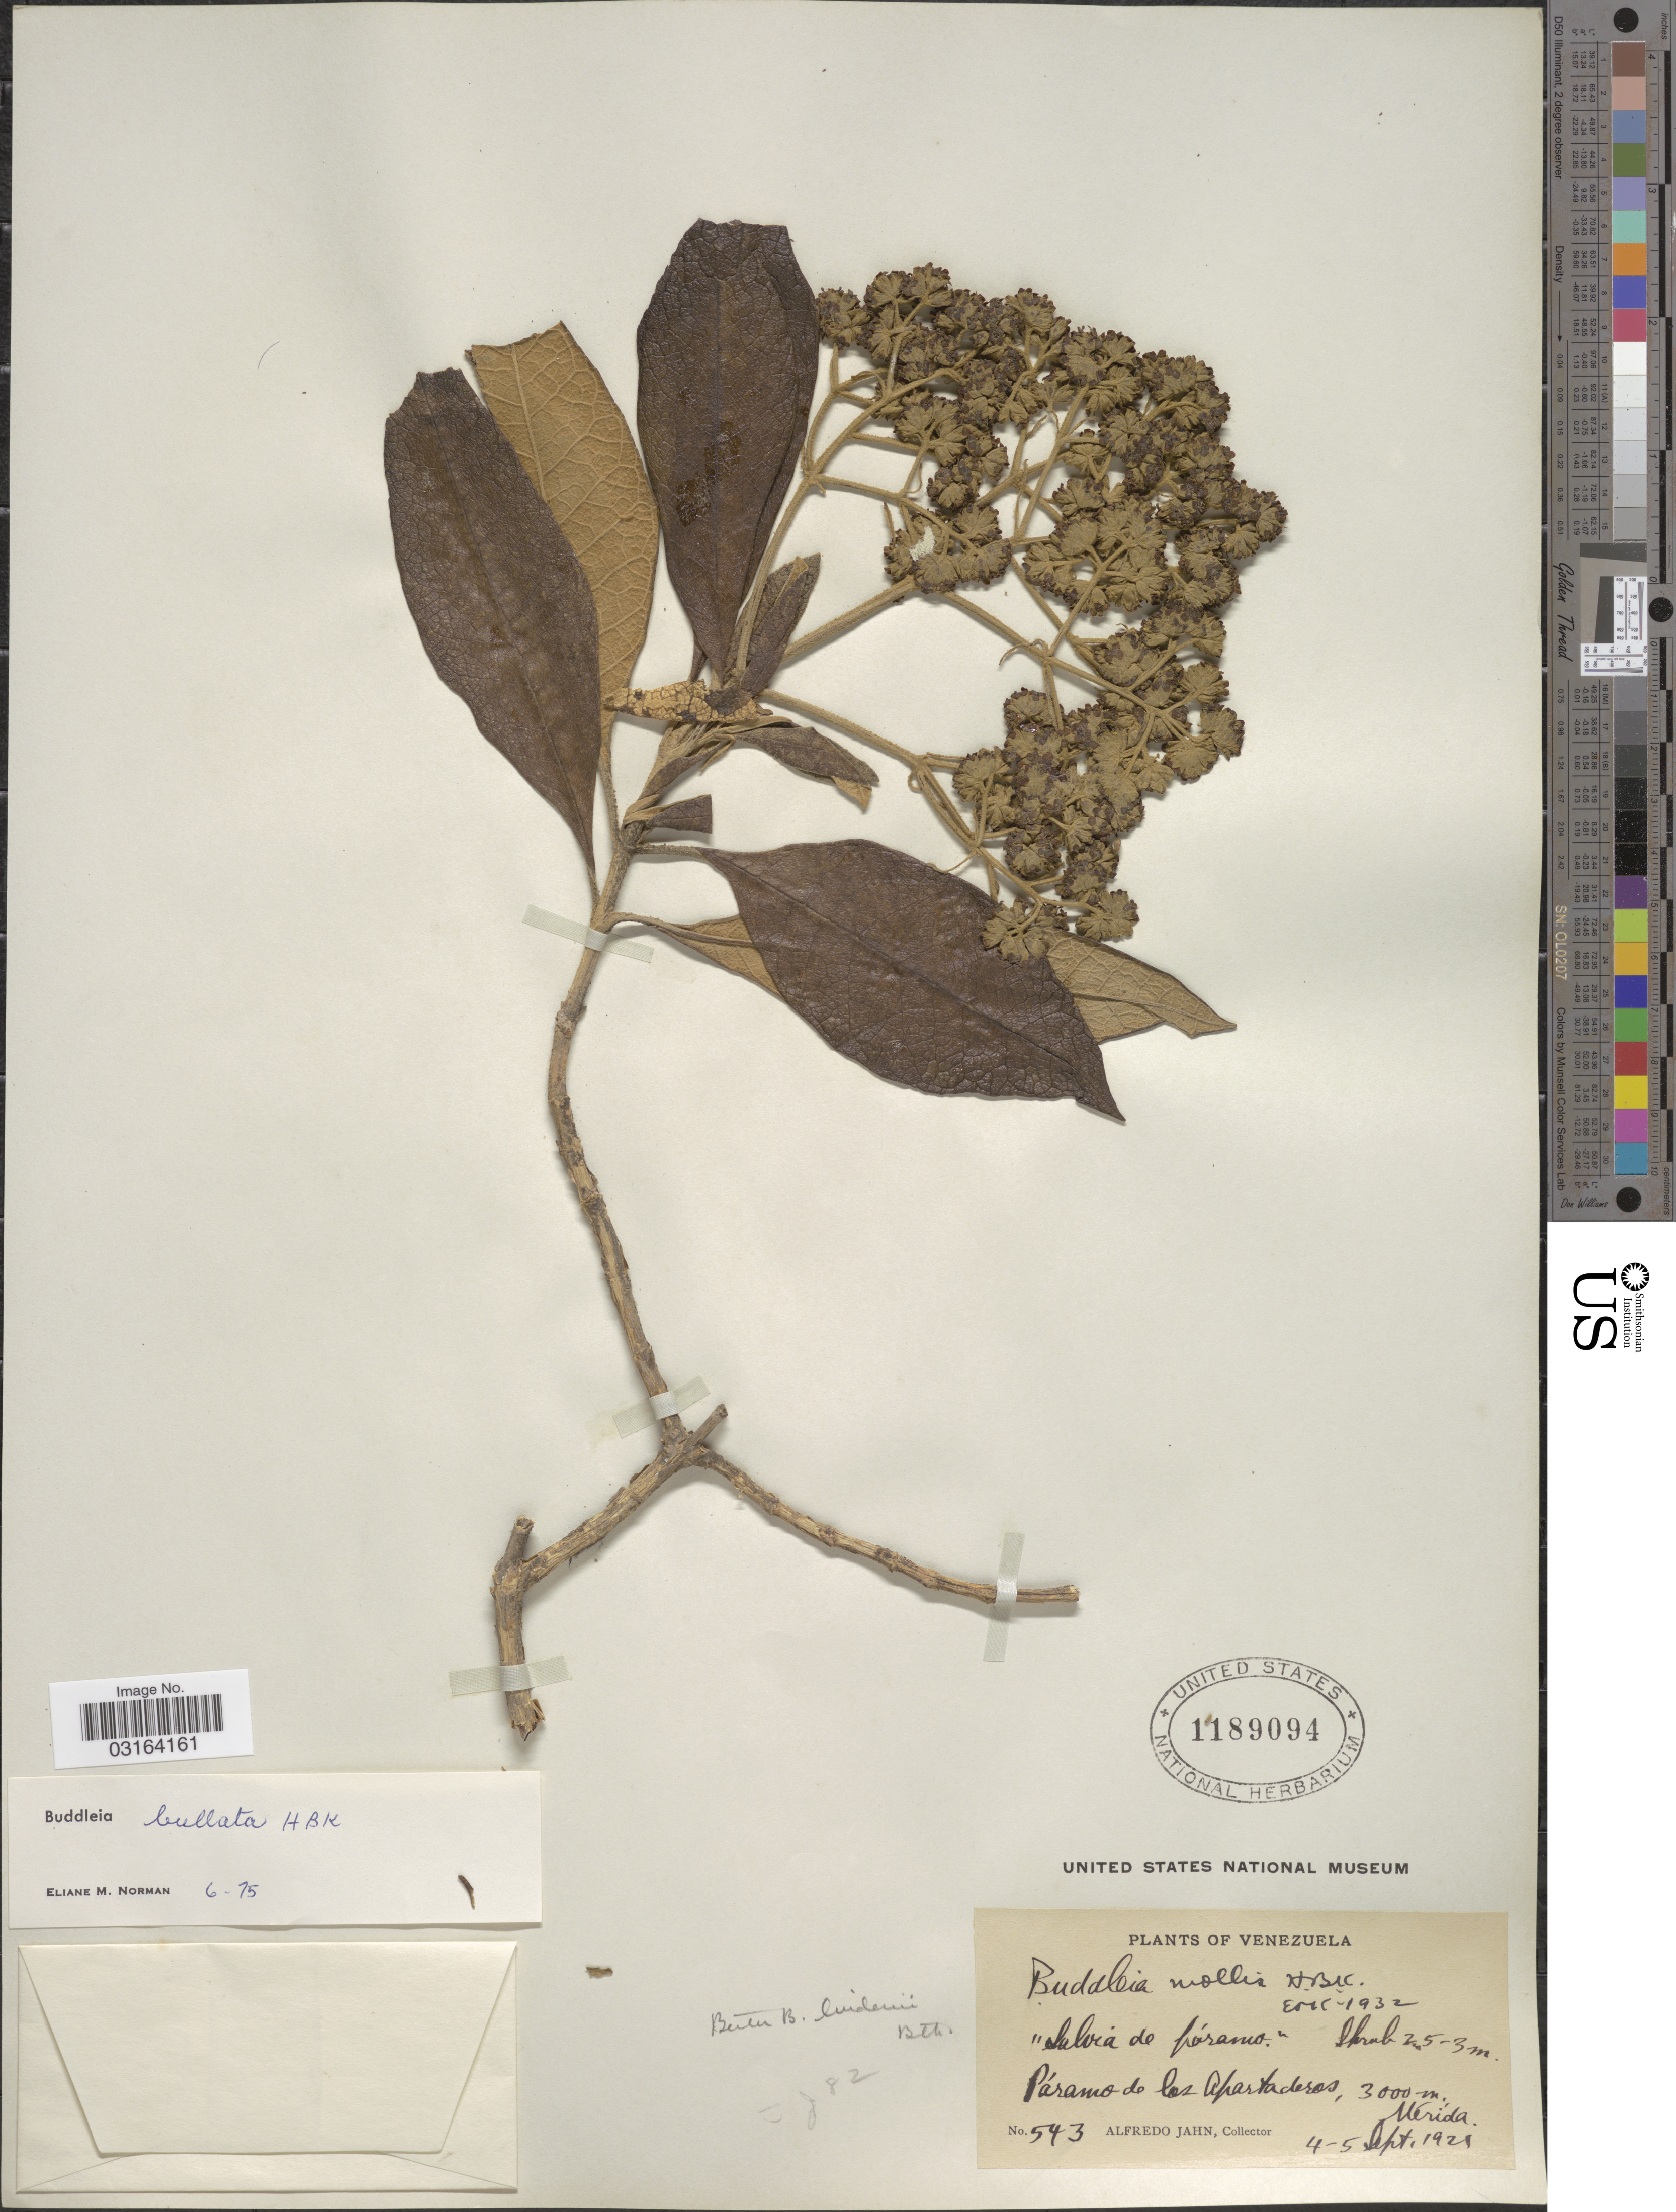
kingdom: Plantae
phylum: Tracheophyta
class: Magnoliopsida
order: Lamiales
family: Scrophulariaceae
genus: Buddleja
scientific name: Buddleja bullata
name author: Kunth in Humb. & et al.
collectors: A. Jahn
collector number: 543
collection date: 1921-09-04/1921-09-05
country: Venezuela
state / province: Mérida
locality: Páramo de los Apartaderos.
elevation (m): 3000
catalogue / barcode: US 1189094